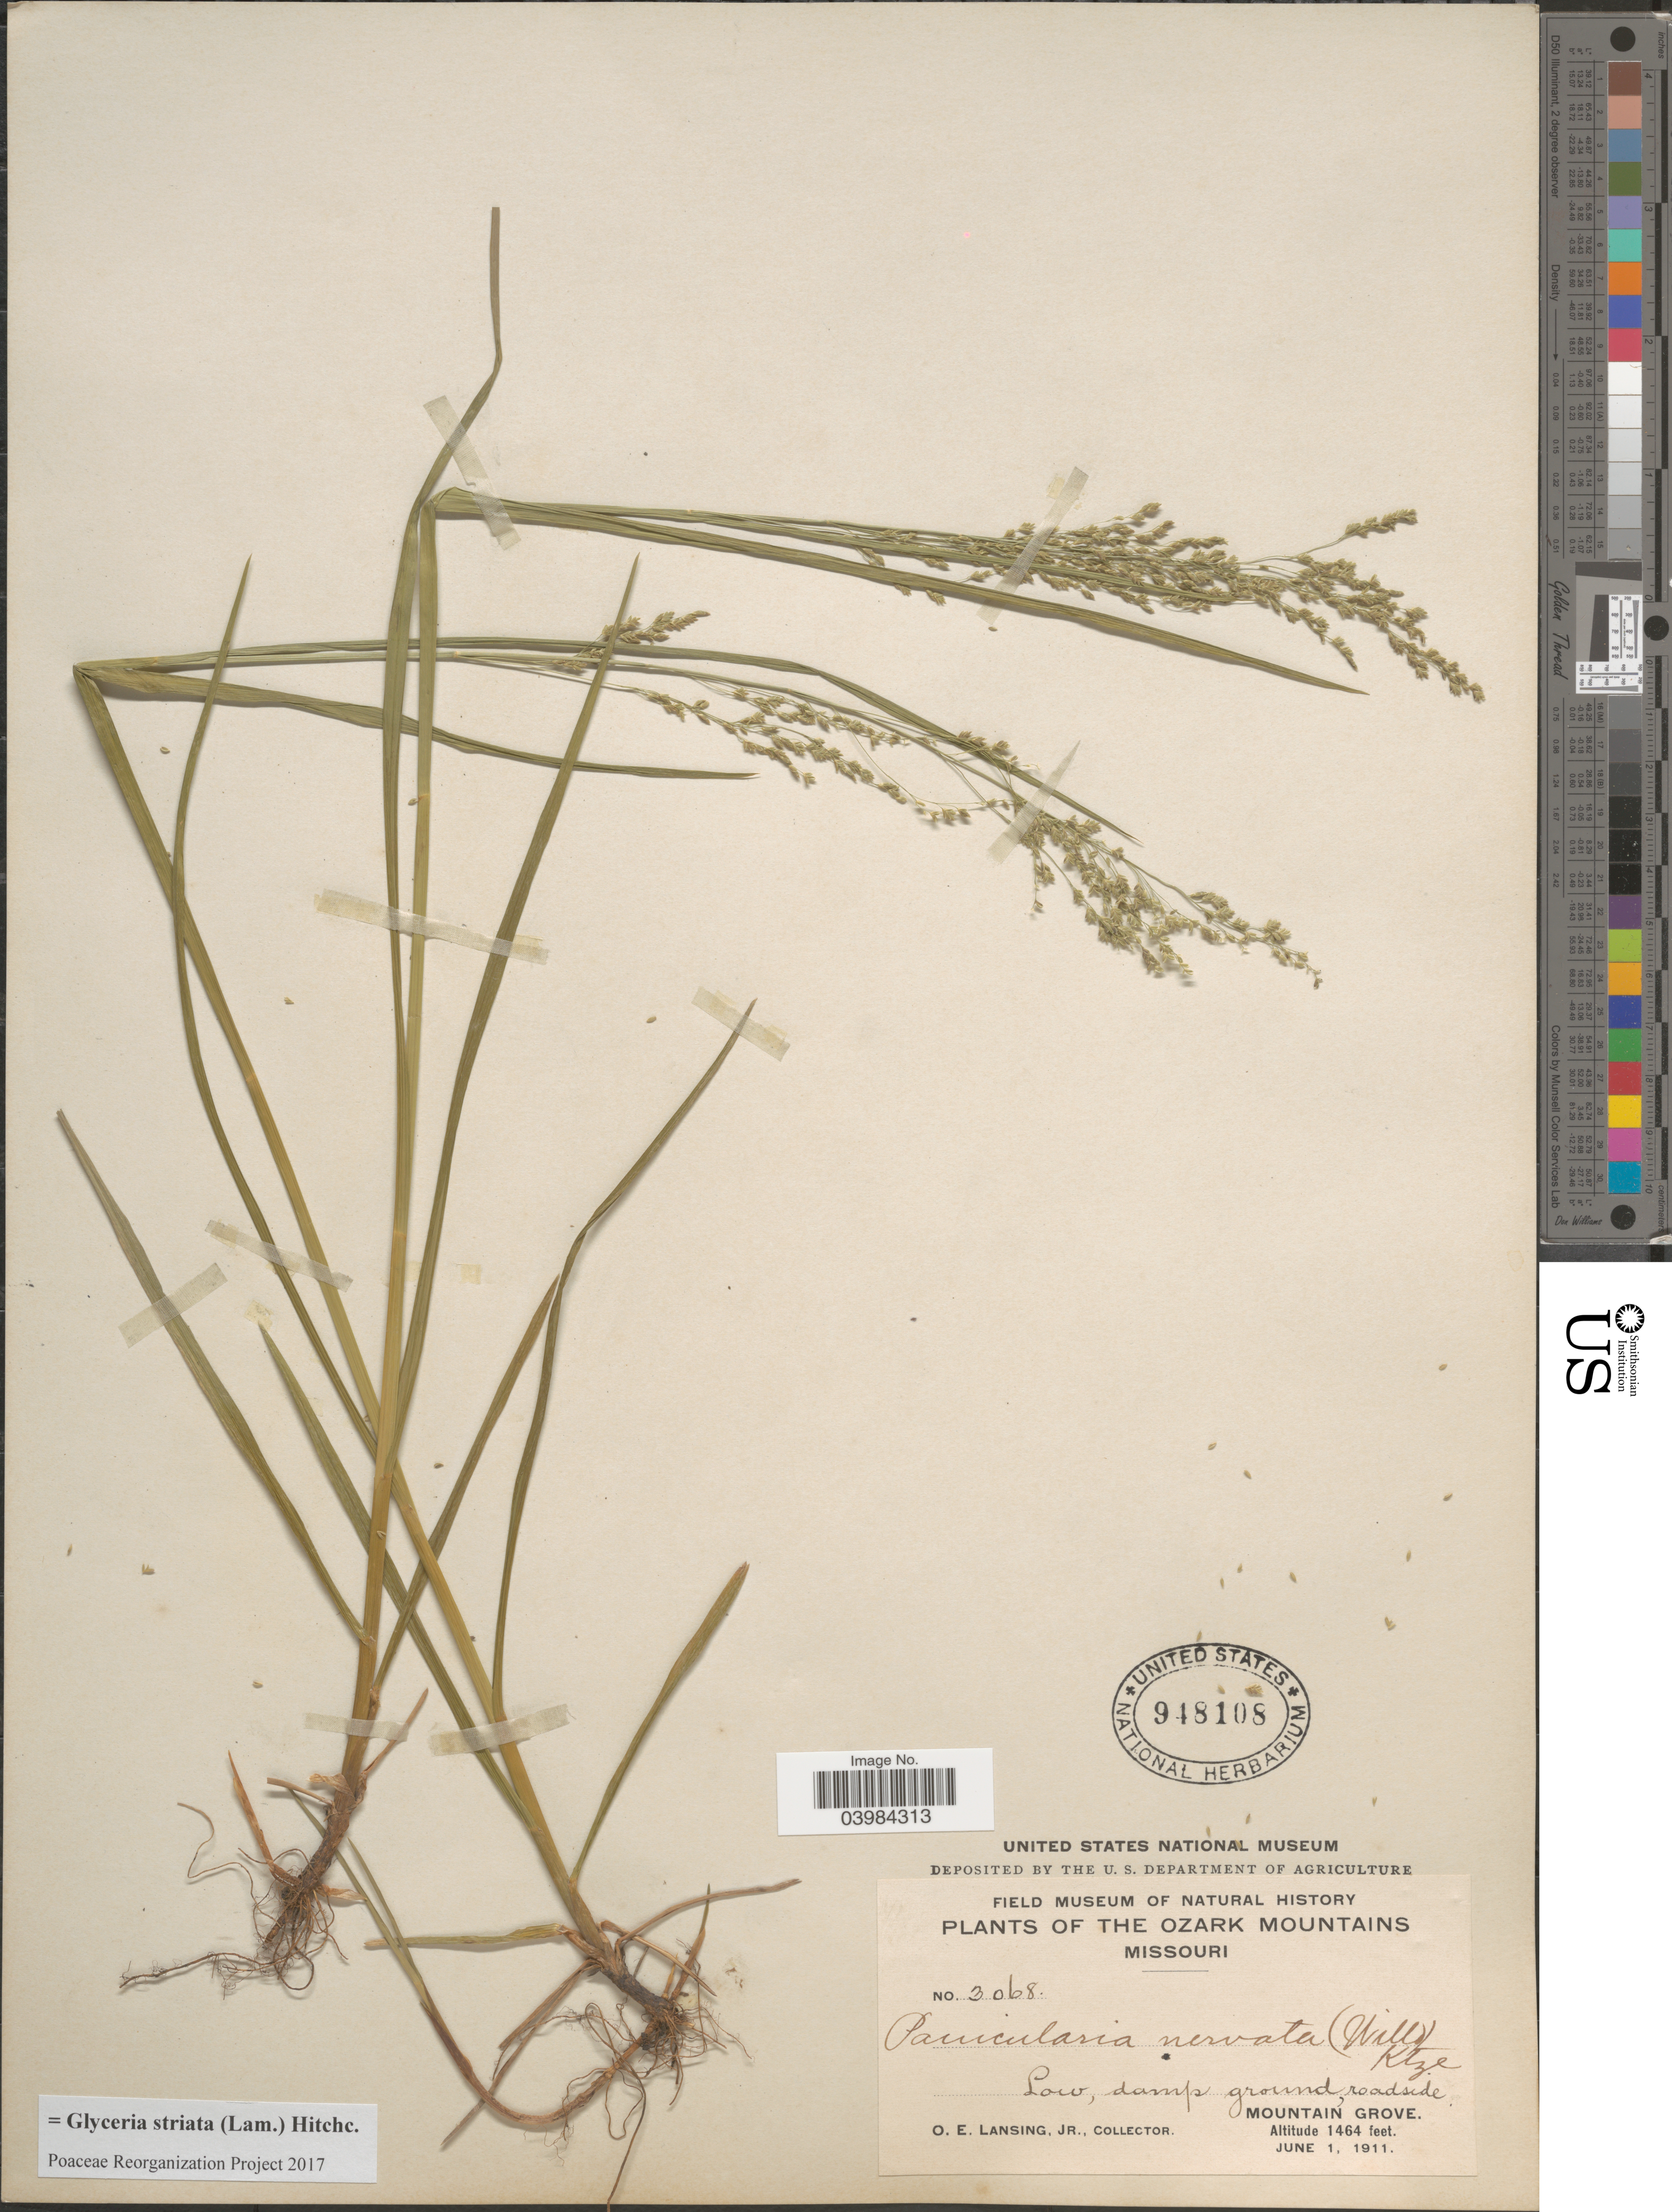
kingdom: Plantae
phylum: Tracheophyta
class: Liliopsida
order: Poales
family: Poaceae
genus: Glyceria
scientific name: Glyceria striata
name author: (Lam.) Hitchc.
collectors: O. Lansing Jr.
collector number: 3068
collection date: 1911-06-01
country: United States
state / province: Missouri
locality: The Ozark Mountains. Mountain Grove.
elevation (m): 446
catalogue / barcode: US 948108